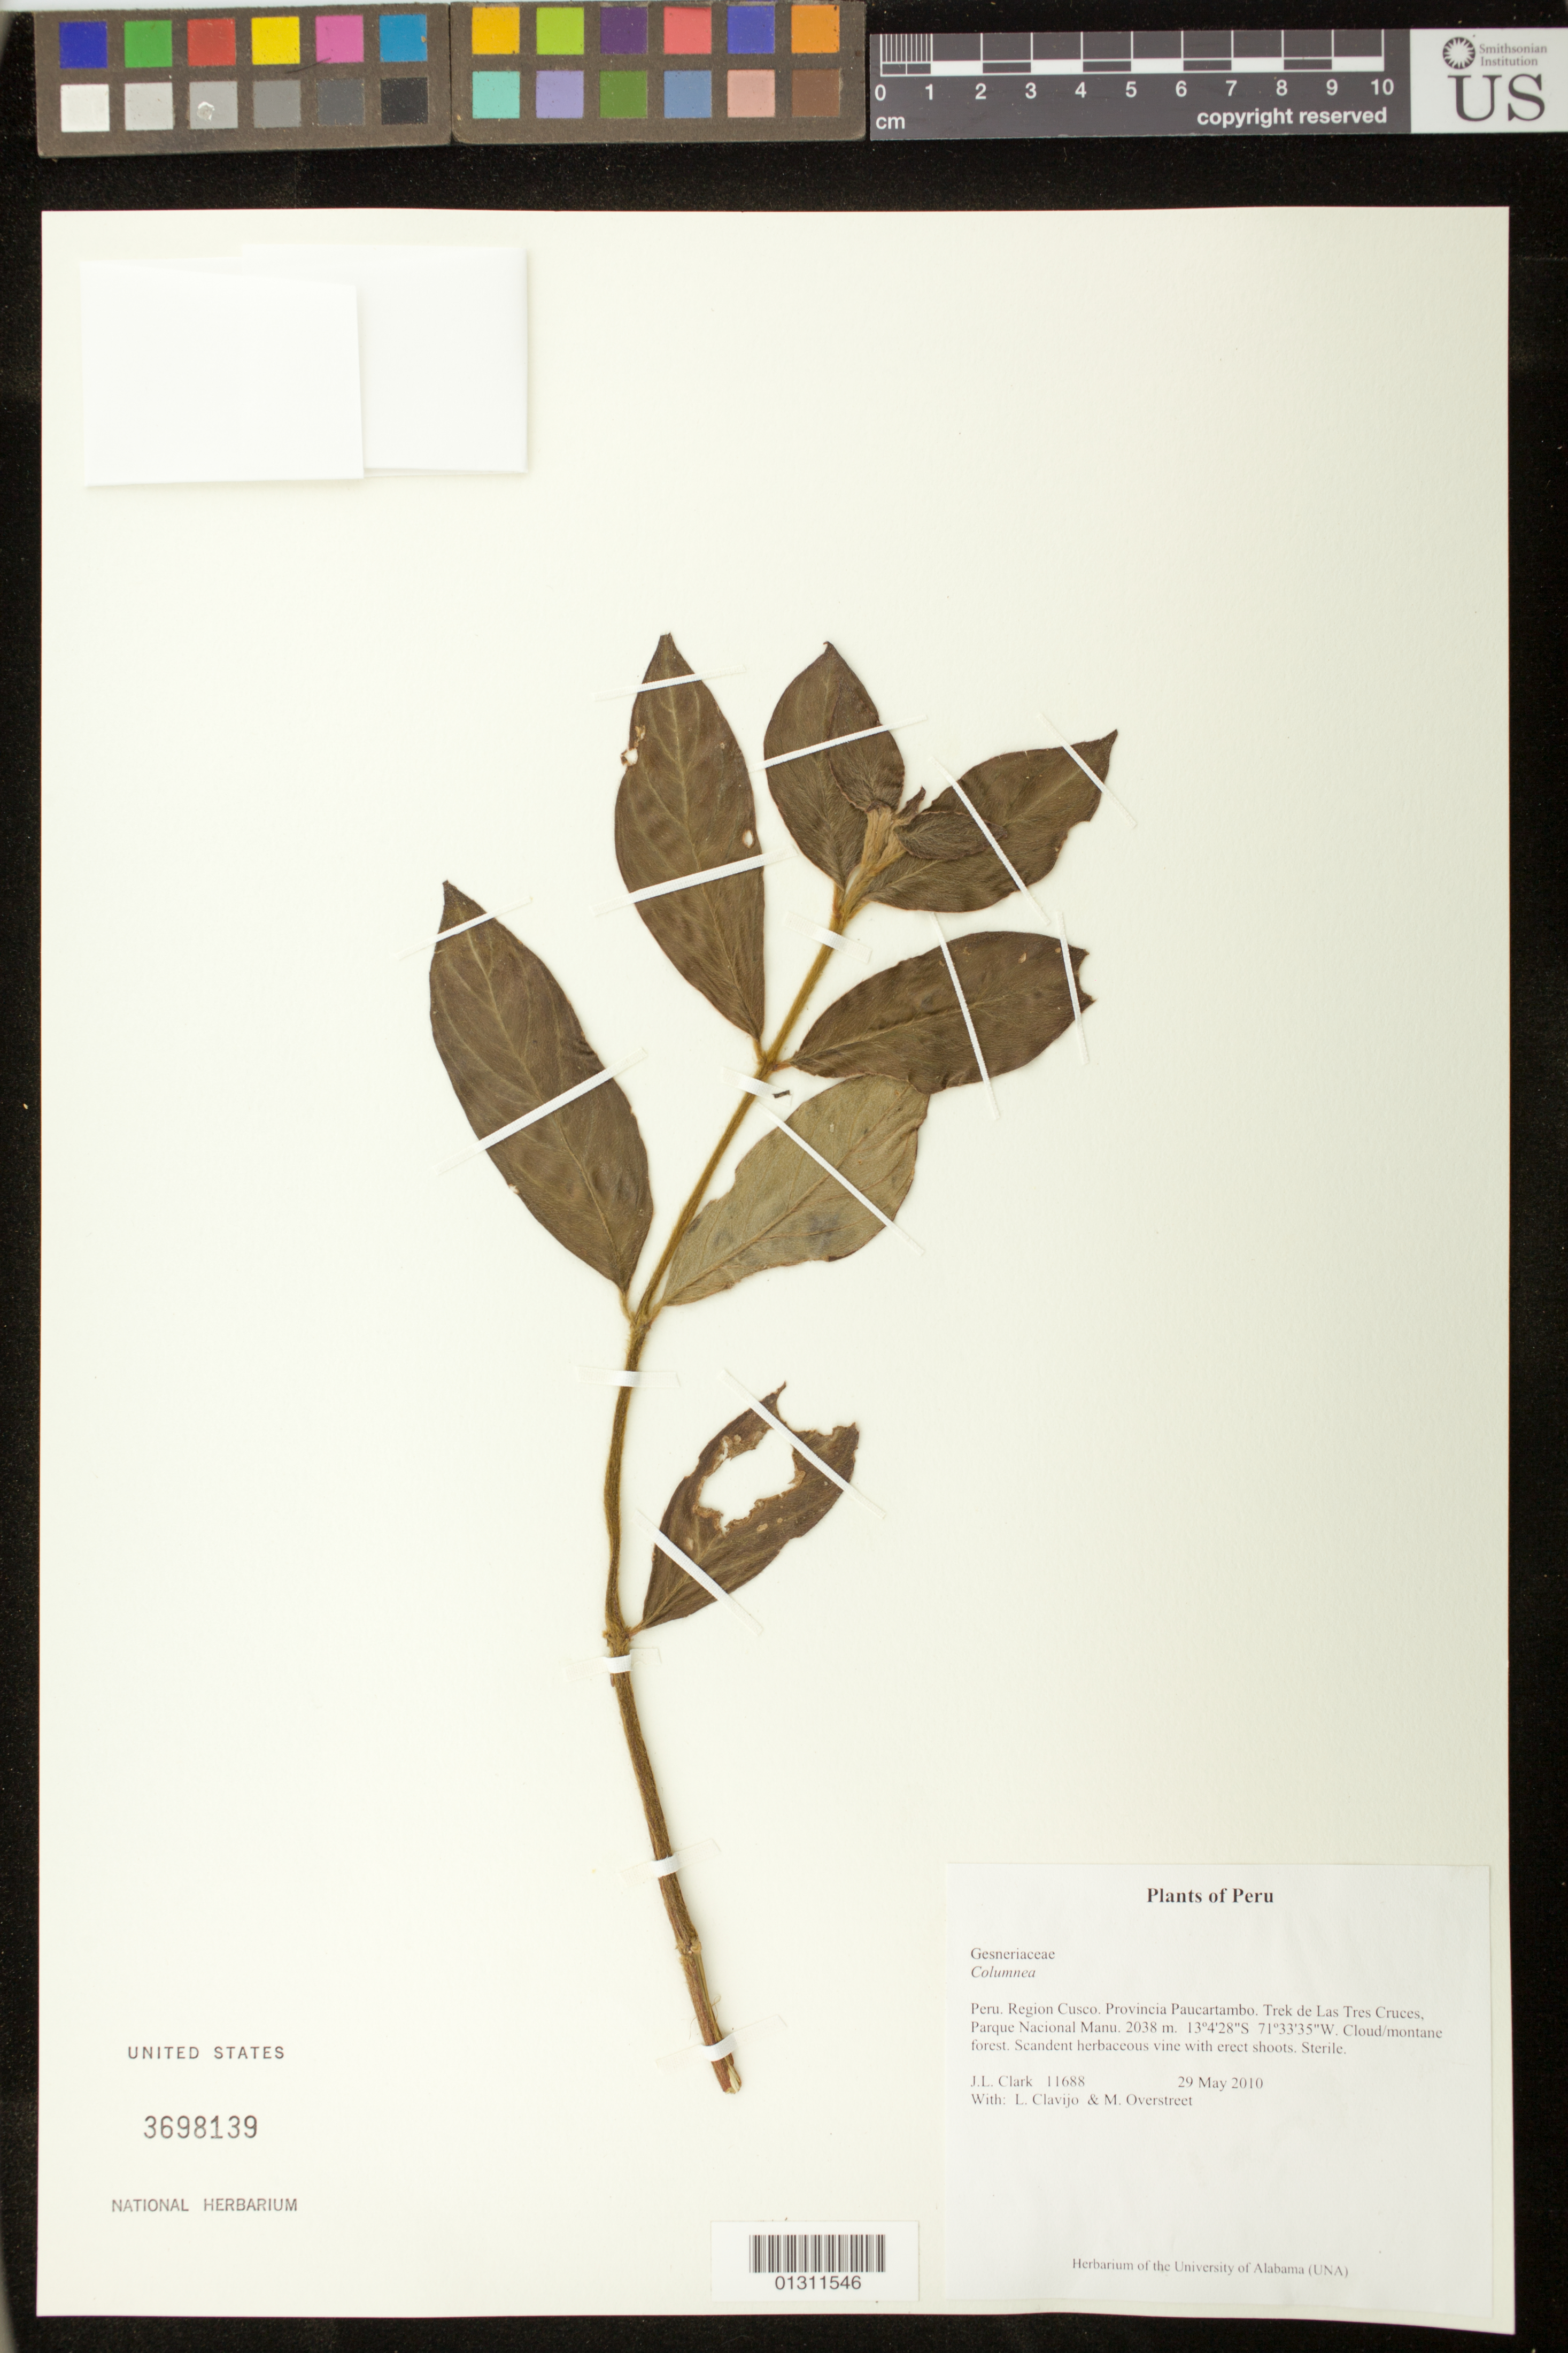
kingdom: Plantae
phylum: Tracheophyta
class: Magnoliopsida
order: Lamiales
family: Gesneriaceae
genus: Columnea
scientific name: Columnea sp.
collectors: J. L. Clark, L. Clavijo & M. Overstreet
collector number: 11688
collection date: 2010-05-29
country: Peru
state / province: Cusco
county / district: Paucartambo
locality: Trek de Las Tres Cruces, Parque nacional Manu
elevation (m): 2038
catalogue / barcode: US 3698139